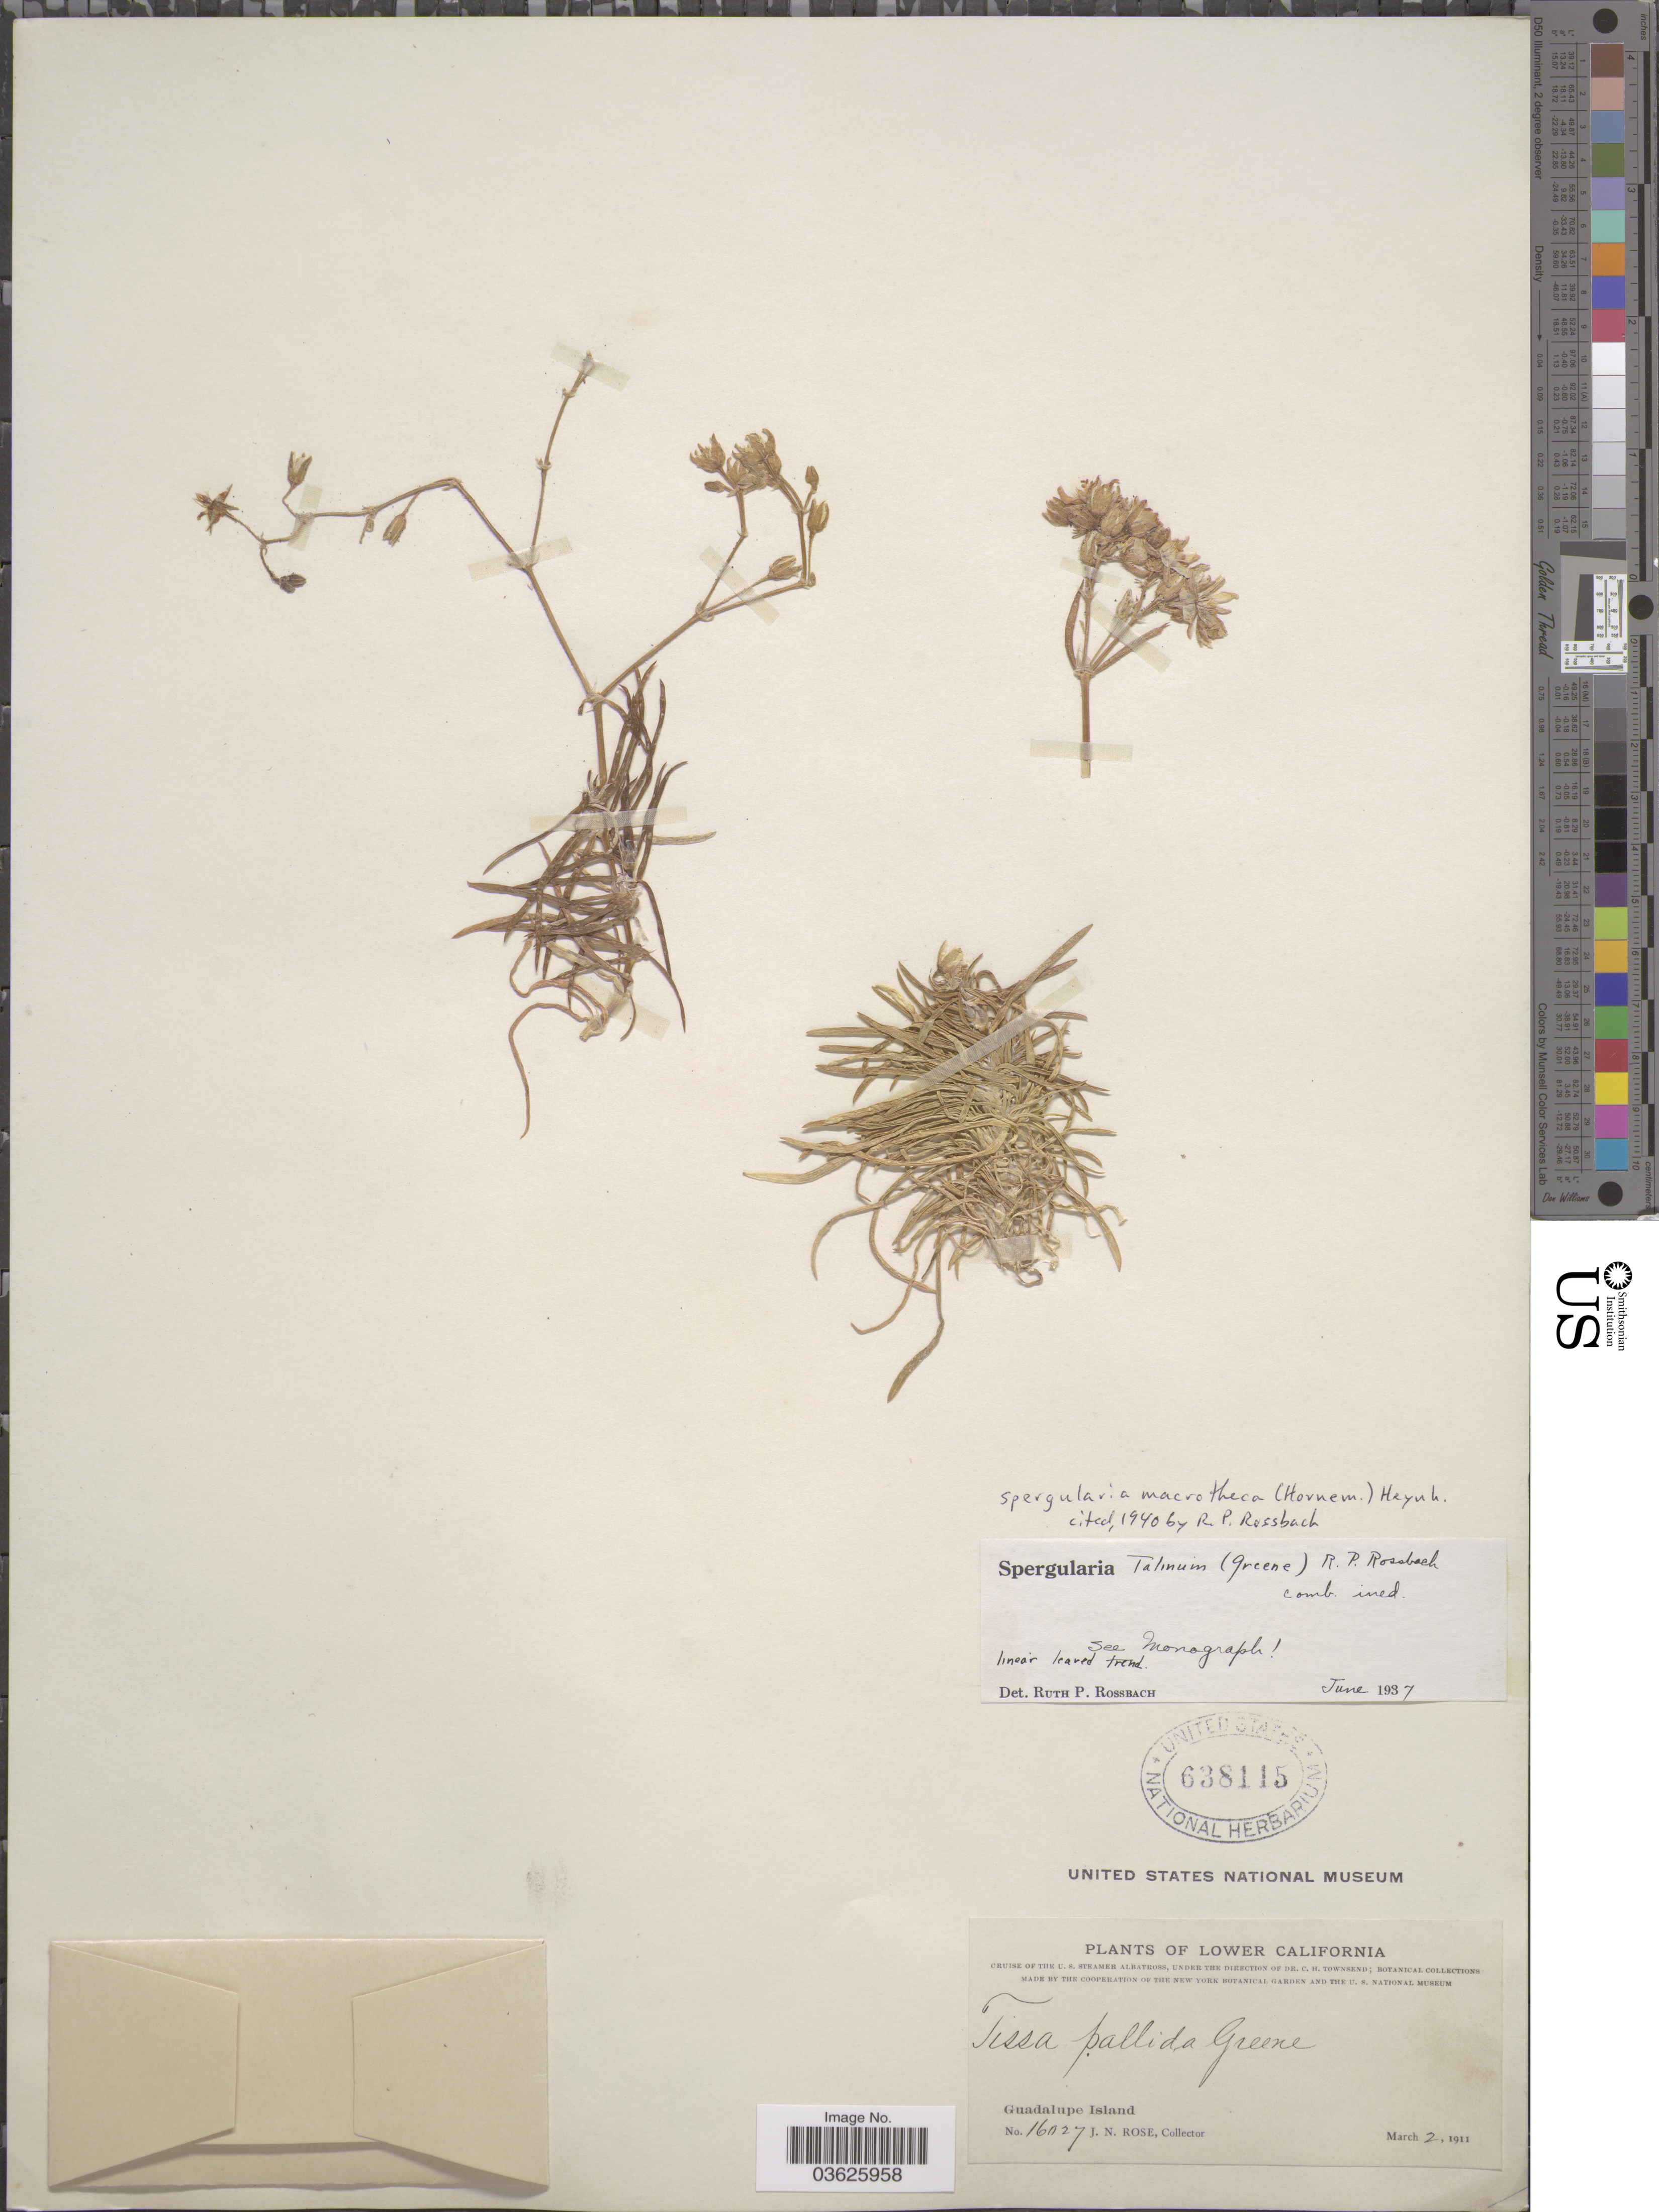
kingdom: Plantae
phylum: Tracheophyta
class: Magnoliopsida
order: Caryophyllales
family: Caryophyllaceae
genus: Tissa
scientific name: Tissa macrotheca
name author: (Hornem.) Britton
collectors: J. N. Rose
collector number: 16027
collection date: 1911-03-02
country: Mexico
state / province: Baja California Norte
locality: Lower California. Guadalupe Island.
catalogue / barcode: US 638115